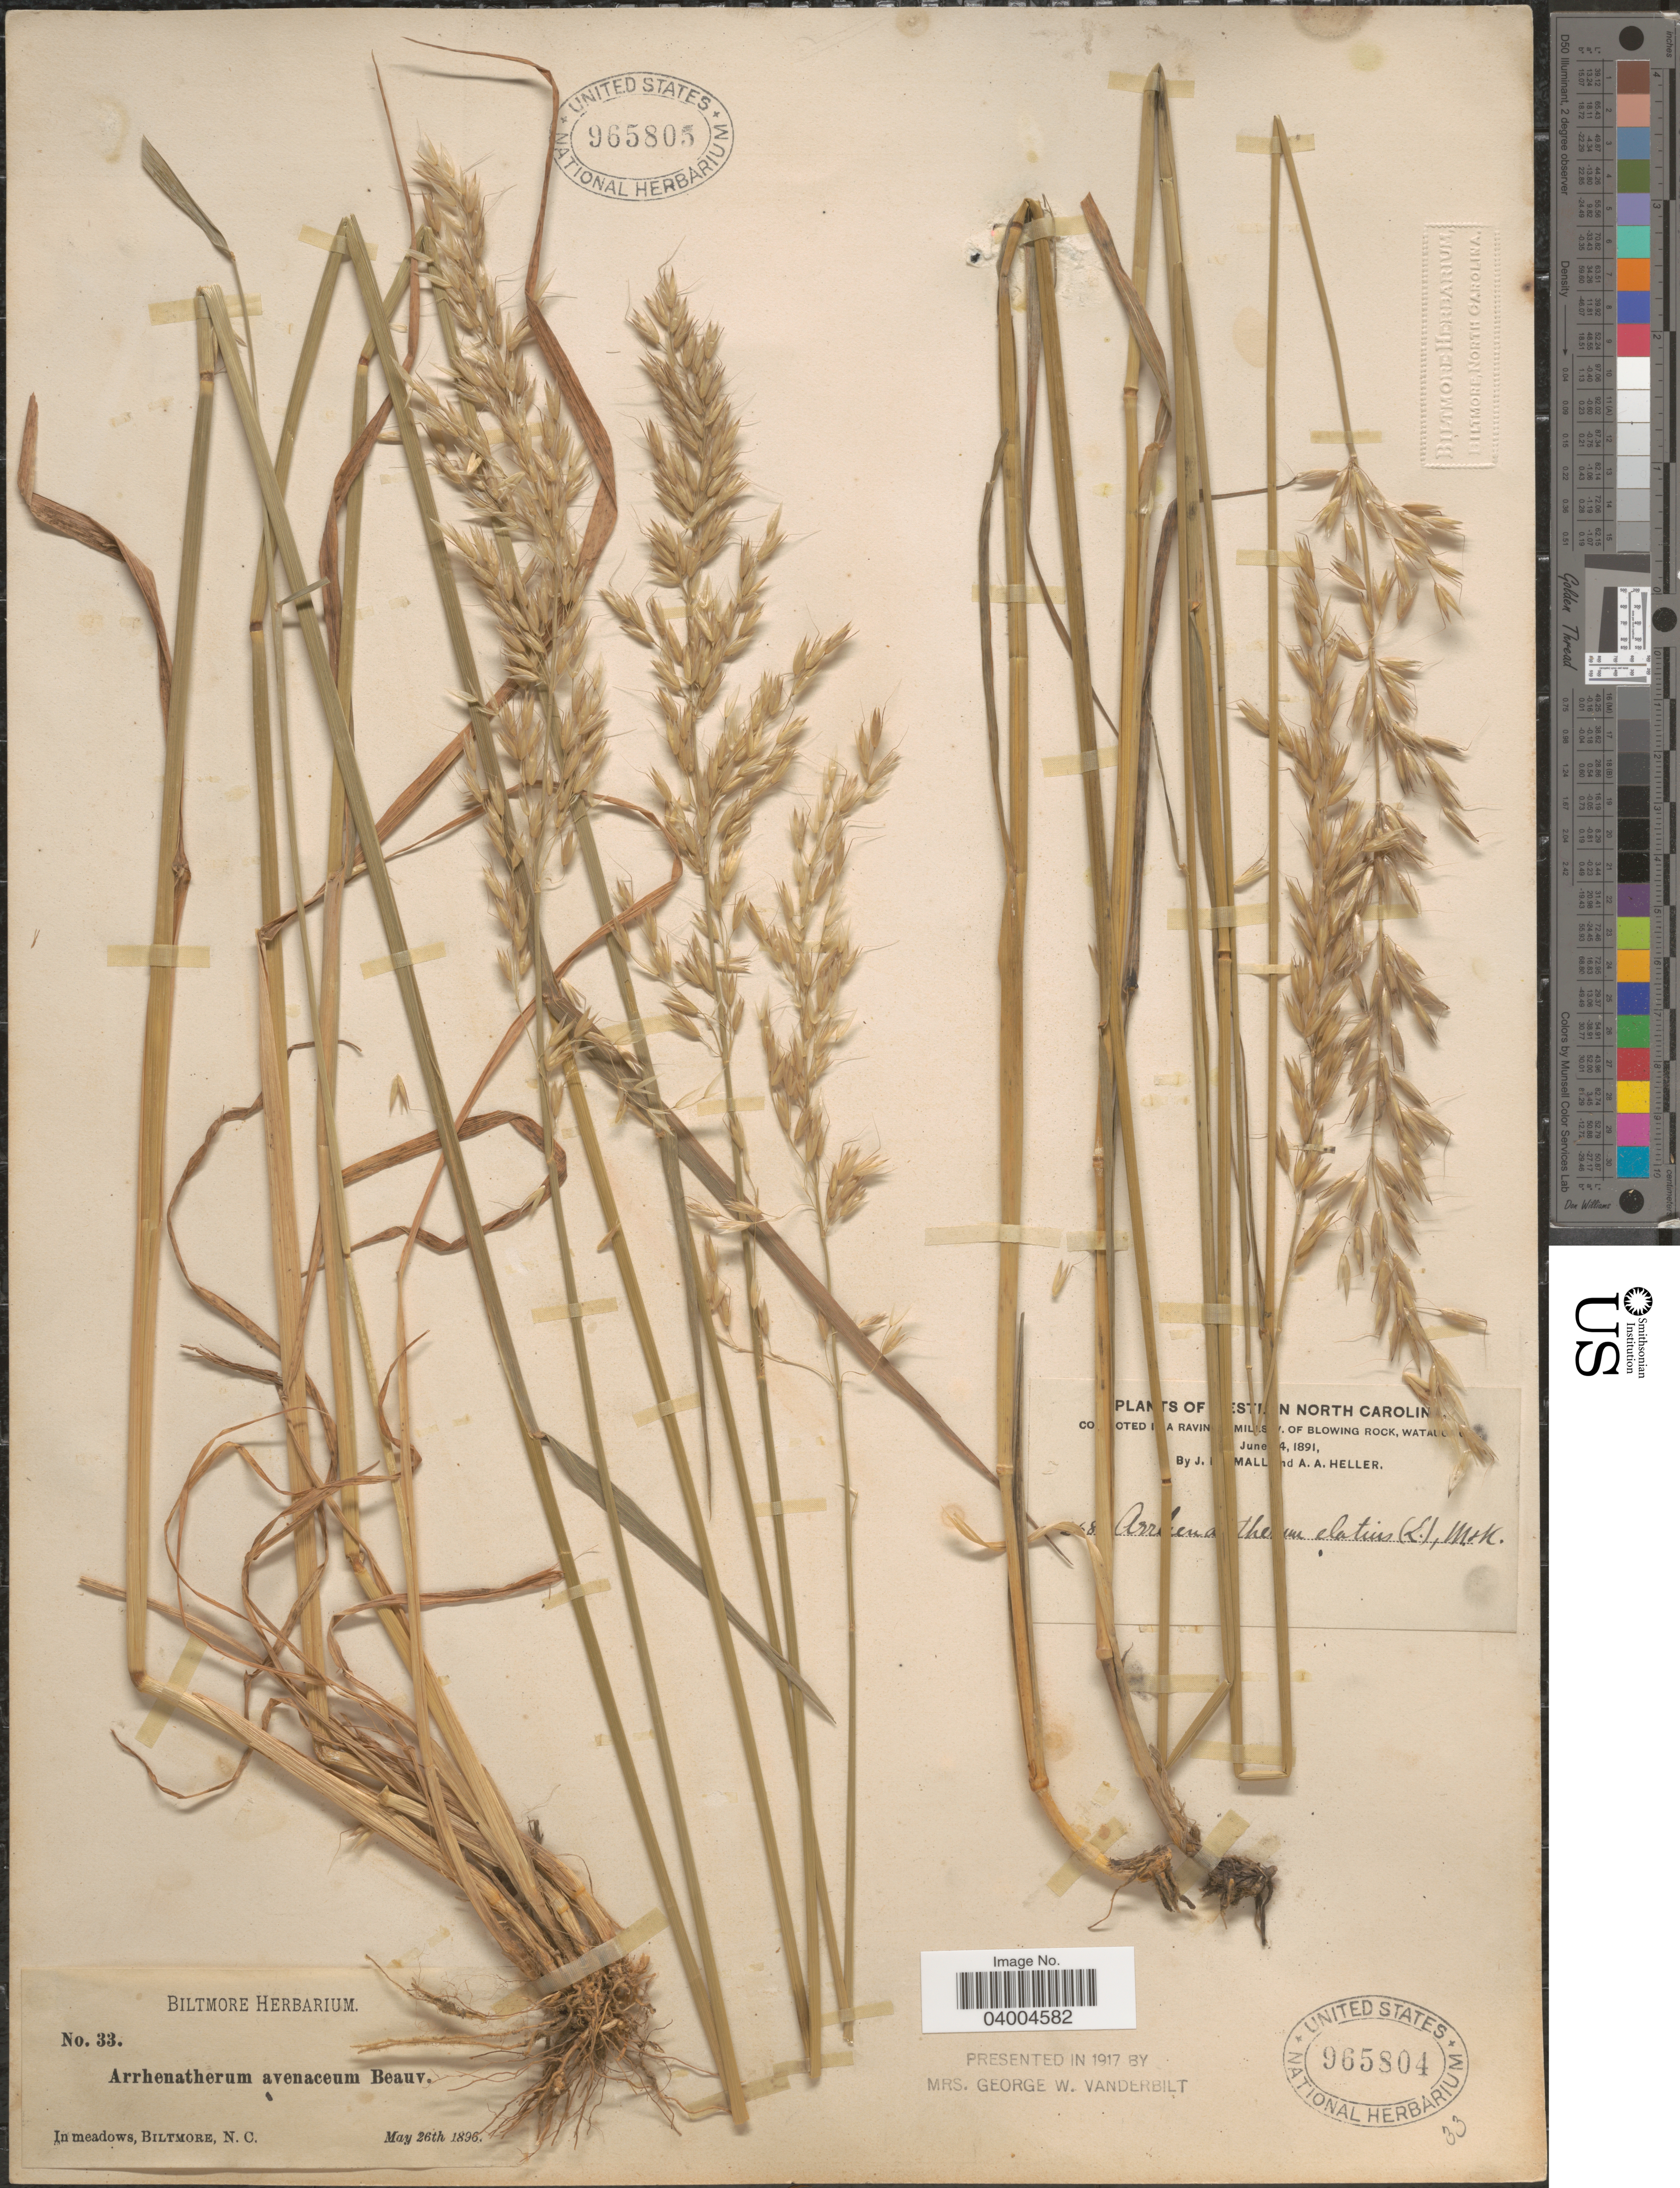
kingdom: Plantae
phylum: Tracheophyta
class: Liliopsida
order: Poales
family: Poaceae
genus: Arrhenatherum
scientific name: Arrhenatherum elatius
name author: (L.) J. Presl & C. Presl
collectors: J. K. Small & A. A. Heller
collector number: !8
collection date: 1891-06-04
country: United States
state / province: North Carolina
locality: A ravin[illegible text] mil[illegible text] of Blowing Rock, Wata[illegible text].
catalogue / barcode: US 965804-2